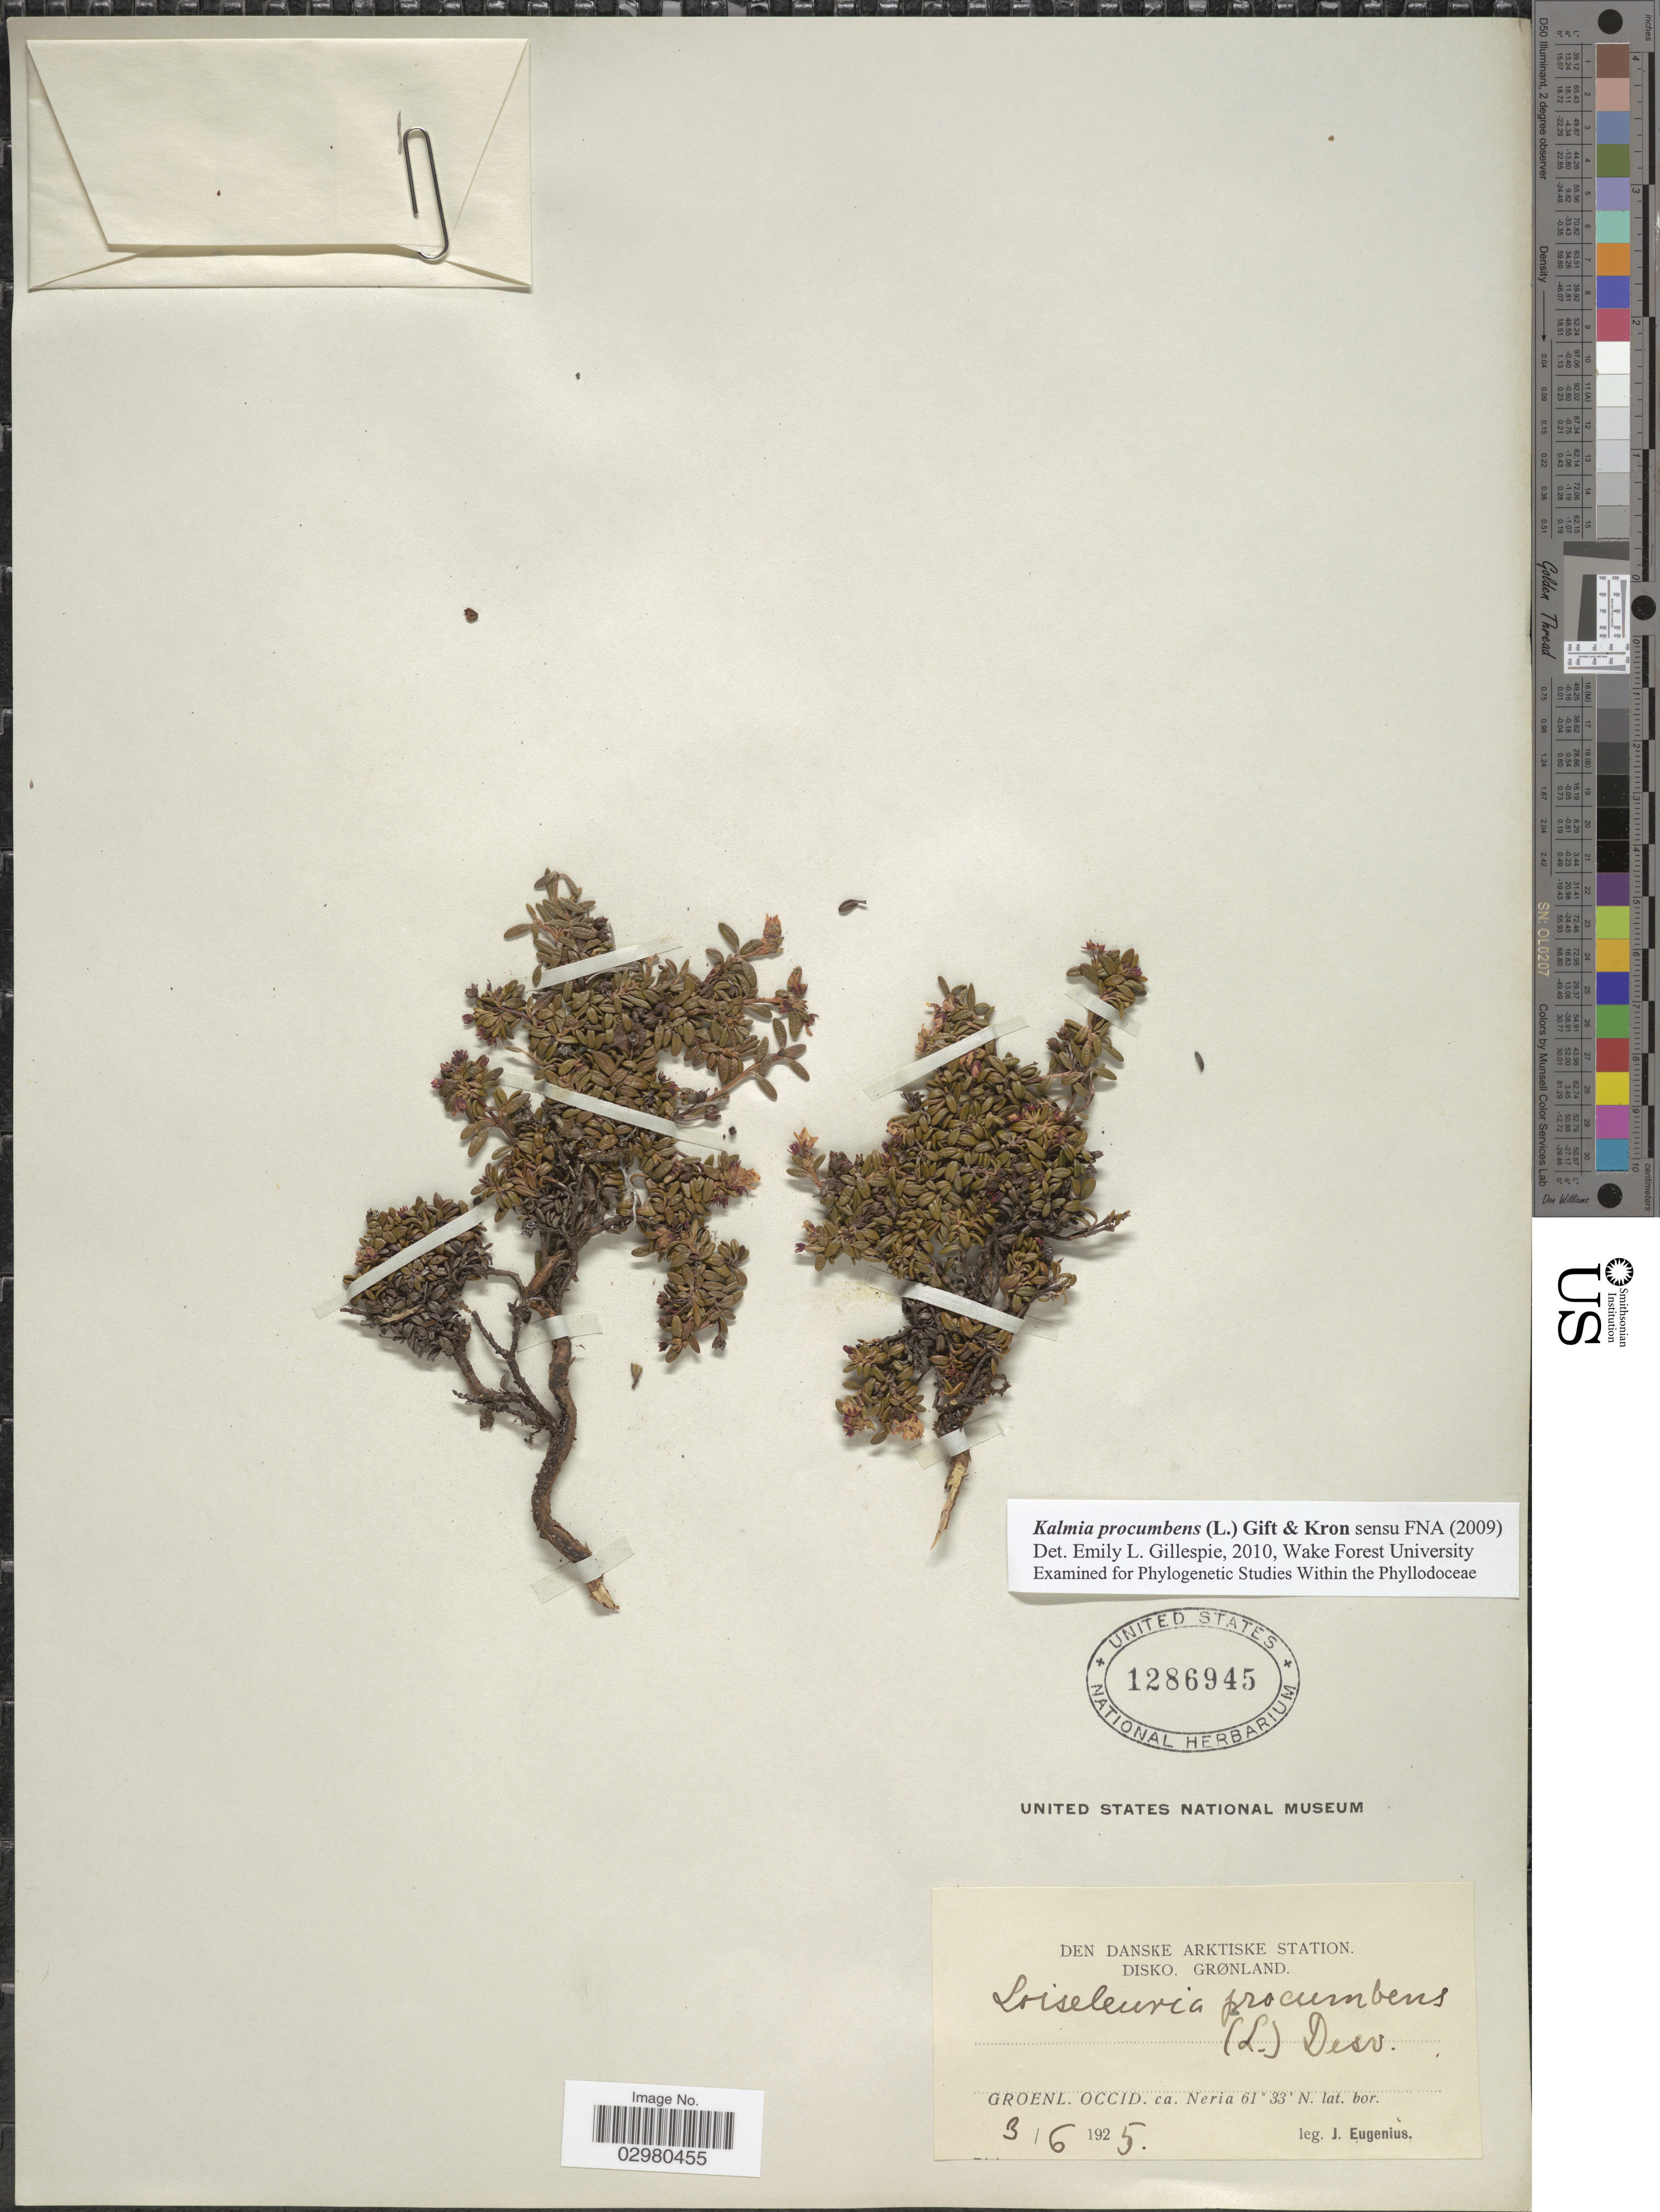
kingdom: Plantae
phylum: Tracheophyta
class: Magnoliopsida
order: Ericales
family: Ericaceae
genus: Loiseleuria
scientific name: Loiseleuria procumbens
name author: (L.) Desv.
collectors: J. Eugenius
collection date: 1925-06-03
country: Greenland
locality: Den Danske Arktiske Station. Disko. Groenl. Occid.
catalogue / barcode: US 1286945